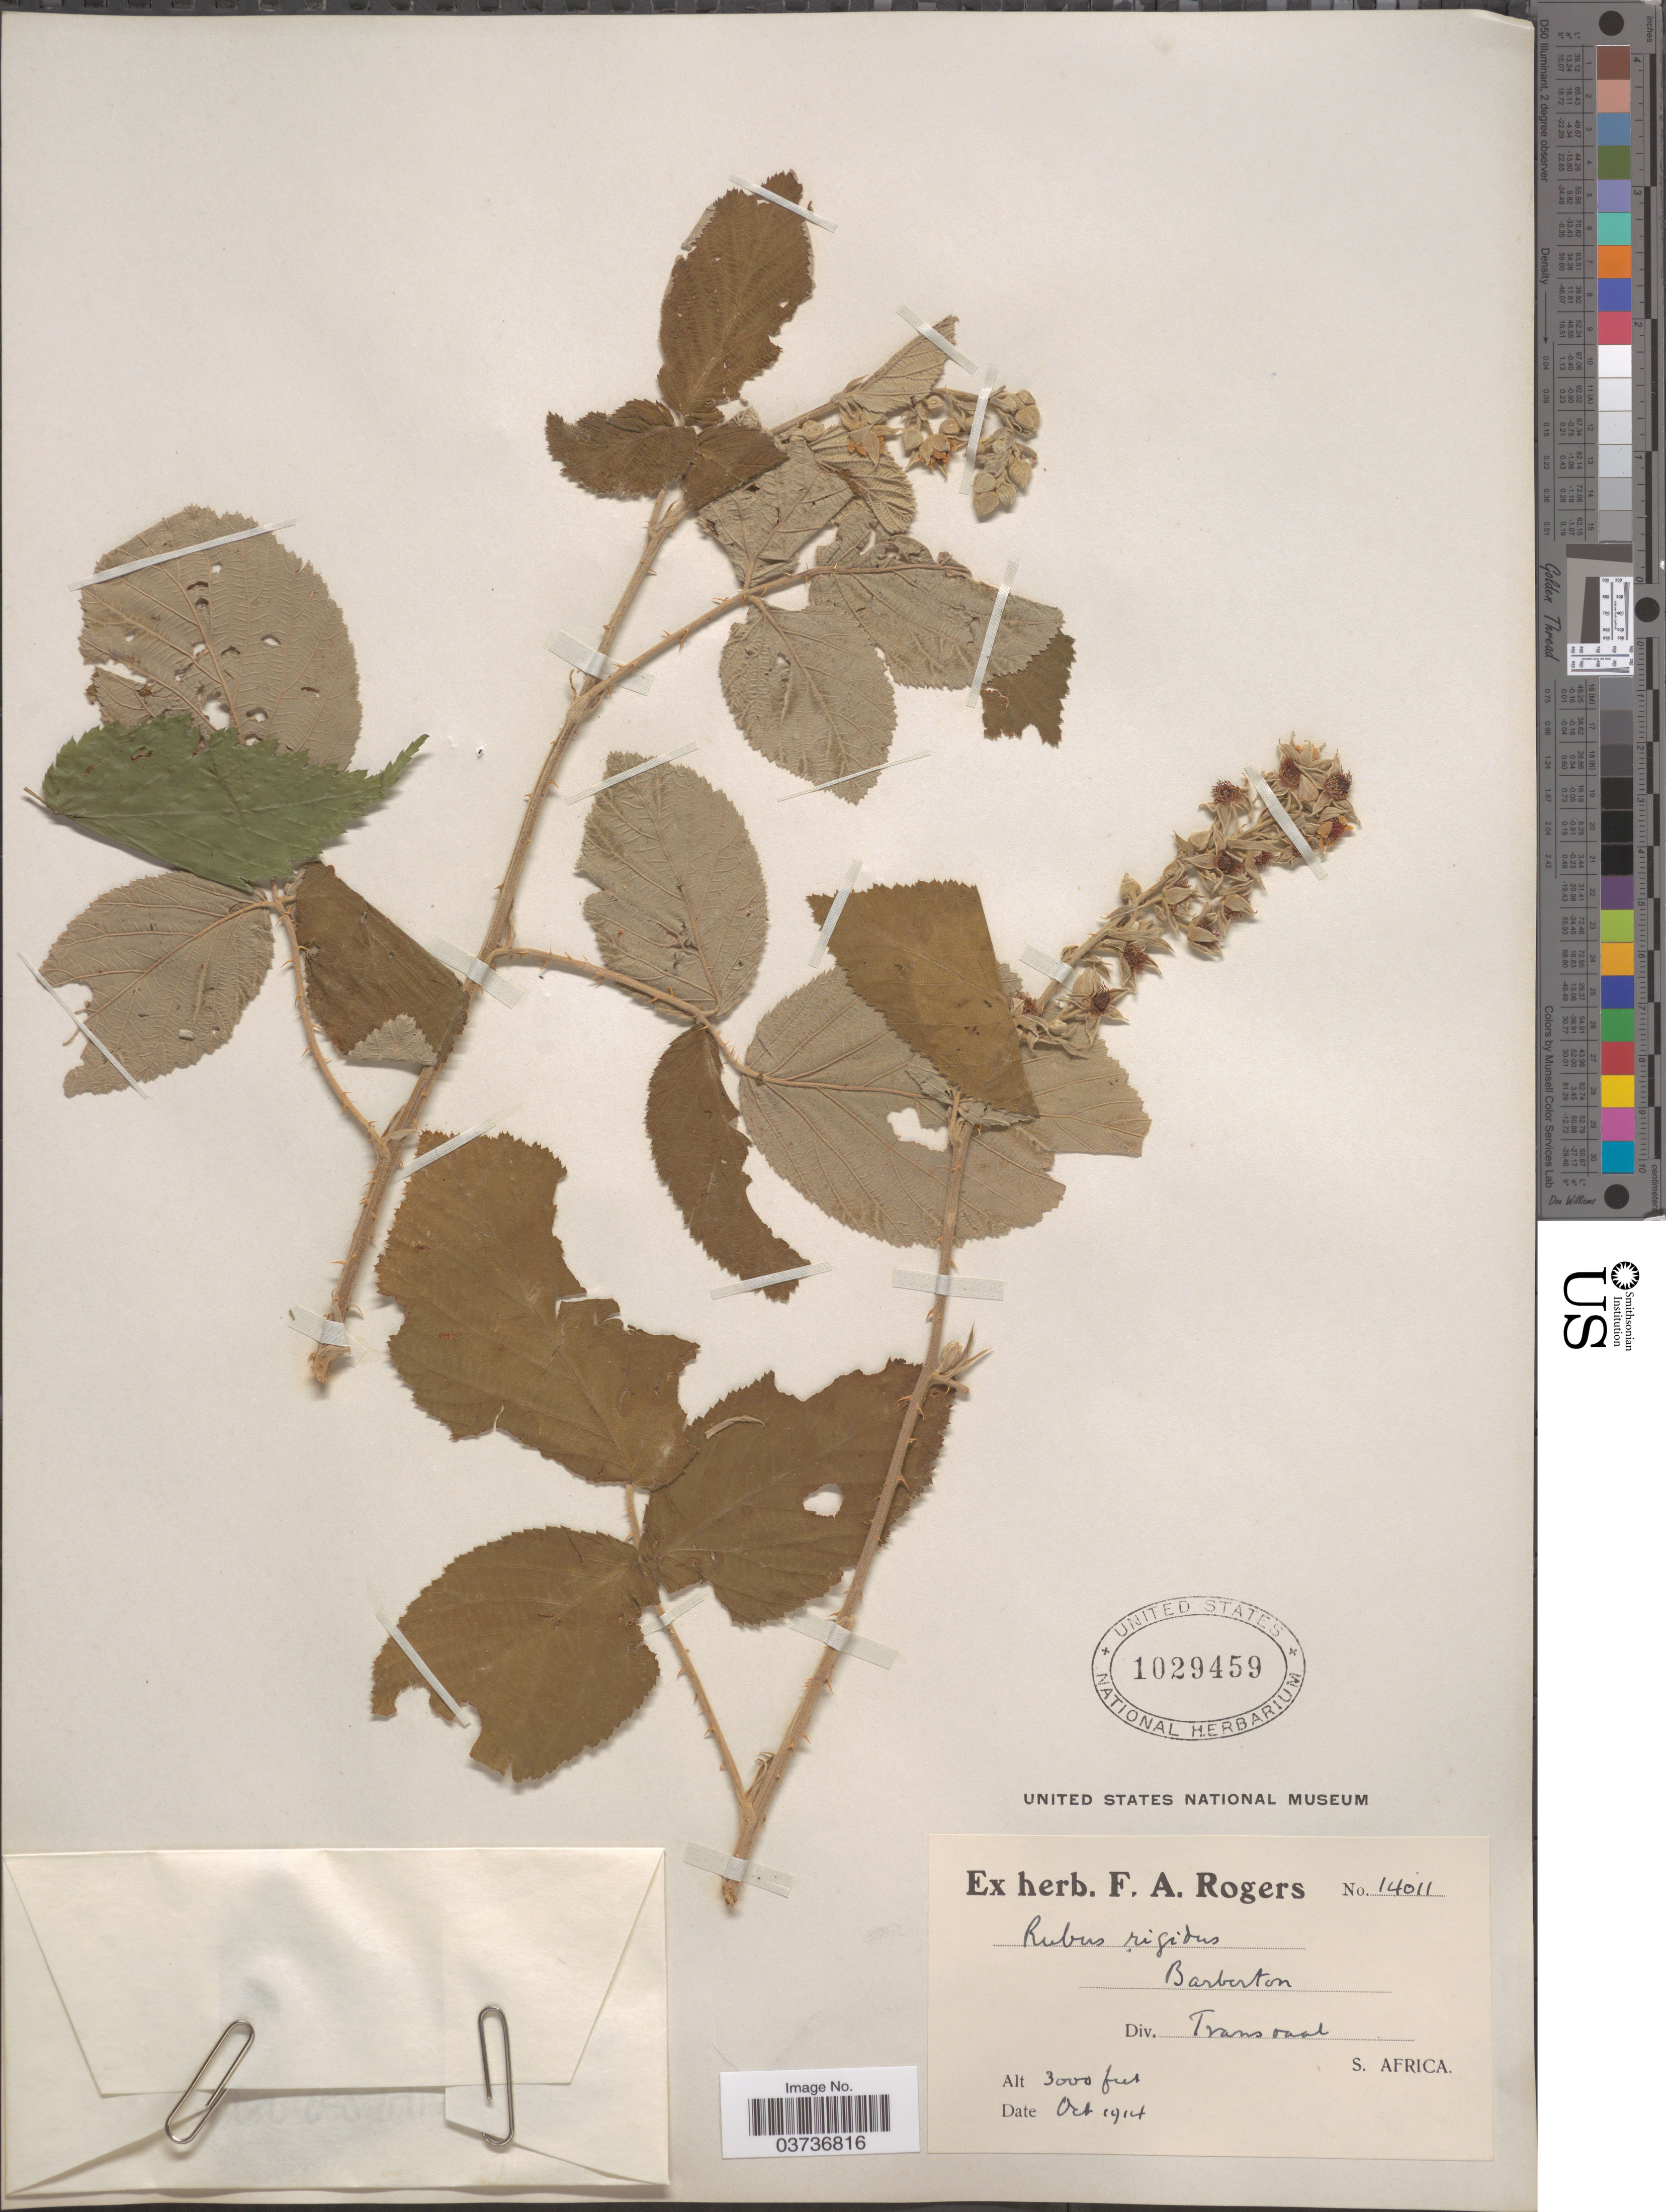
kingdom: Plantae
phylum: Tracheophyta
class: Magnoliopsida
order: Rosales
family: Rosaceae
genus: Rubus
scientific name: Rubus rigidus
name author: Sm.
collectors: ex herb. F. A. Rogers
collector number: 14011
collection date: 1914-10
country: South Africa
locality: Barberton. Div. Transvaal.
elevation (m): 914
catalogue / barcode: US 1029459